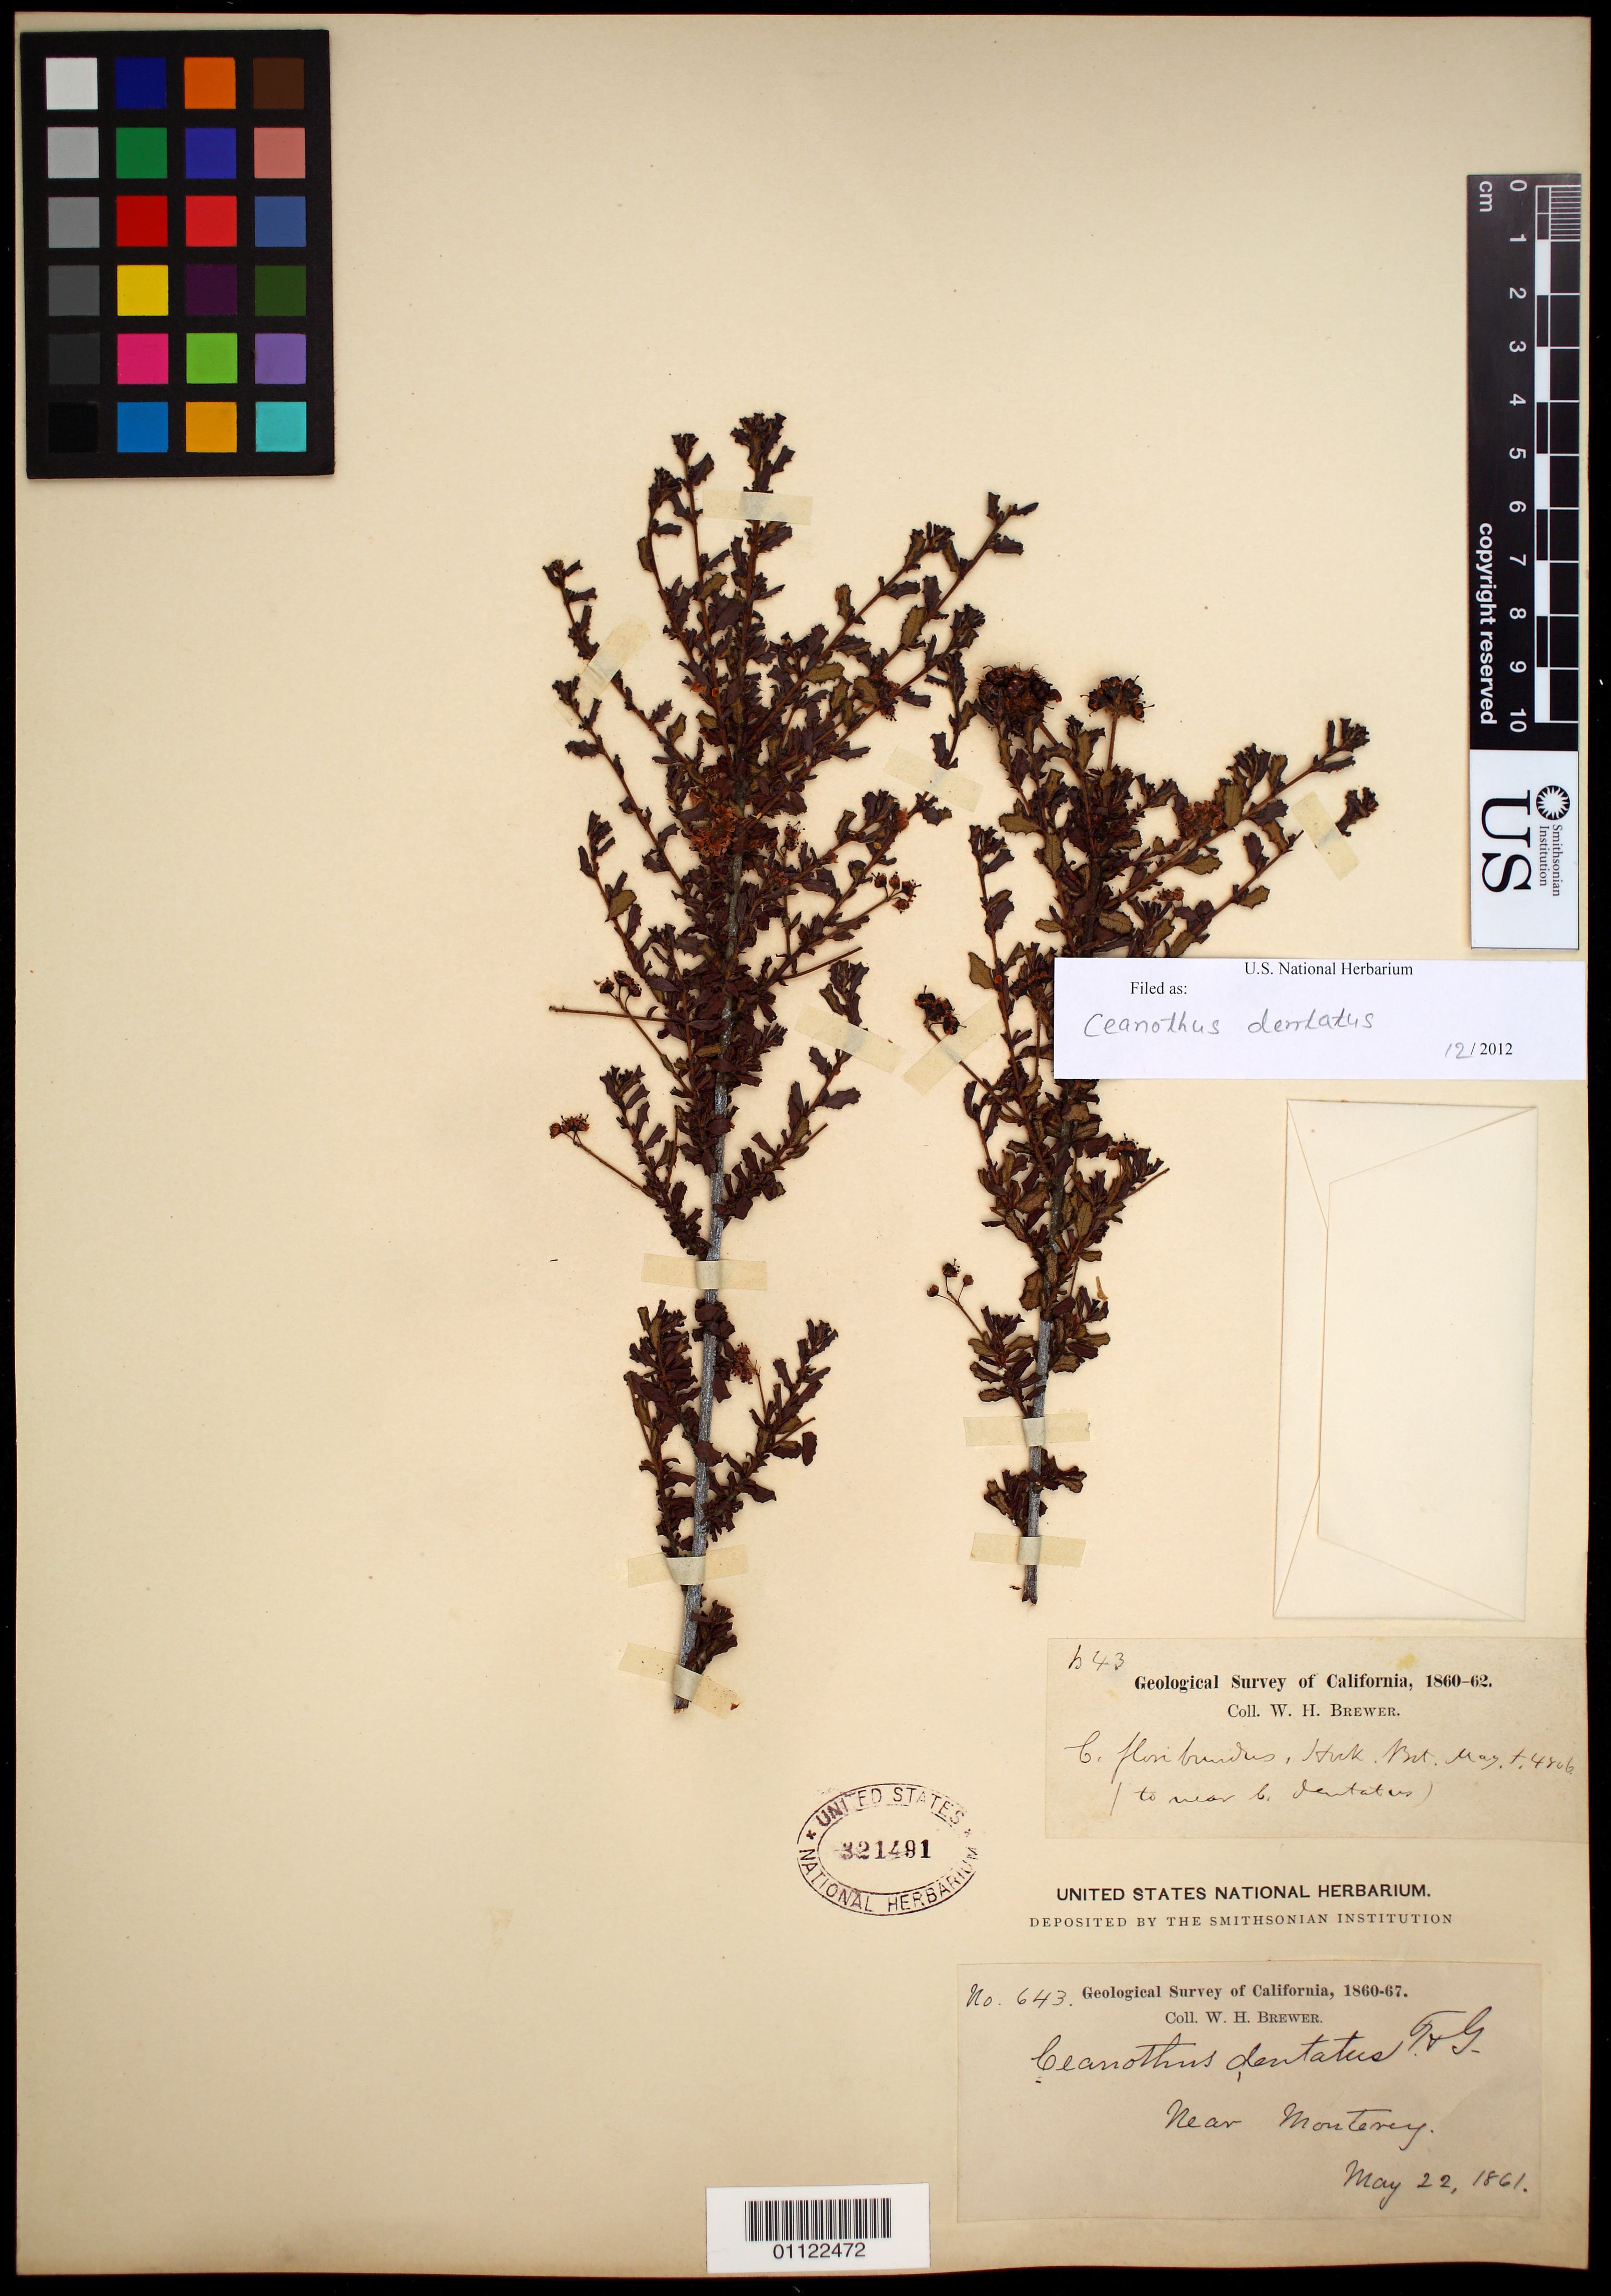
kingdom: Plantae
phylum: Tracheophyta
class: Magnoliopsida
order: Rosales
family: Rhamnaceae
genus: Ceanothus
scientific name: Ceanothus dentatus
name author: Torr. & A. Gray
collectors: W. H. Brewer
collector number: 643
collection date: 1861-05-22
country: United States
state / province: California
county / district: Monterey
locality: Near Monterey.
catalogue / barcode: US 321491